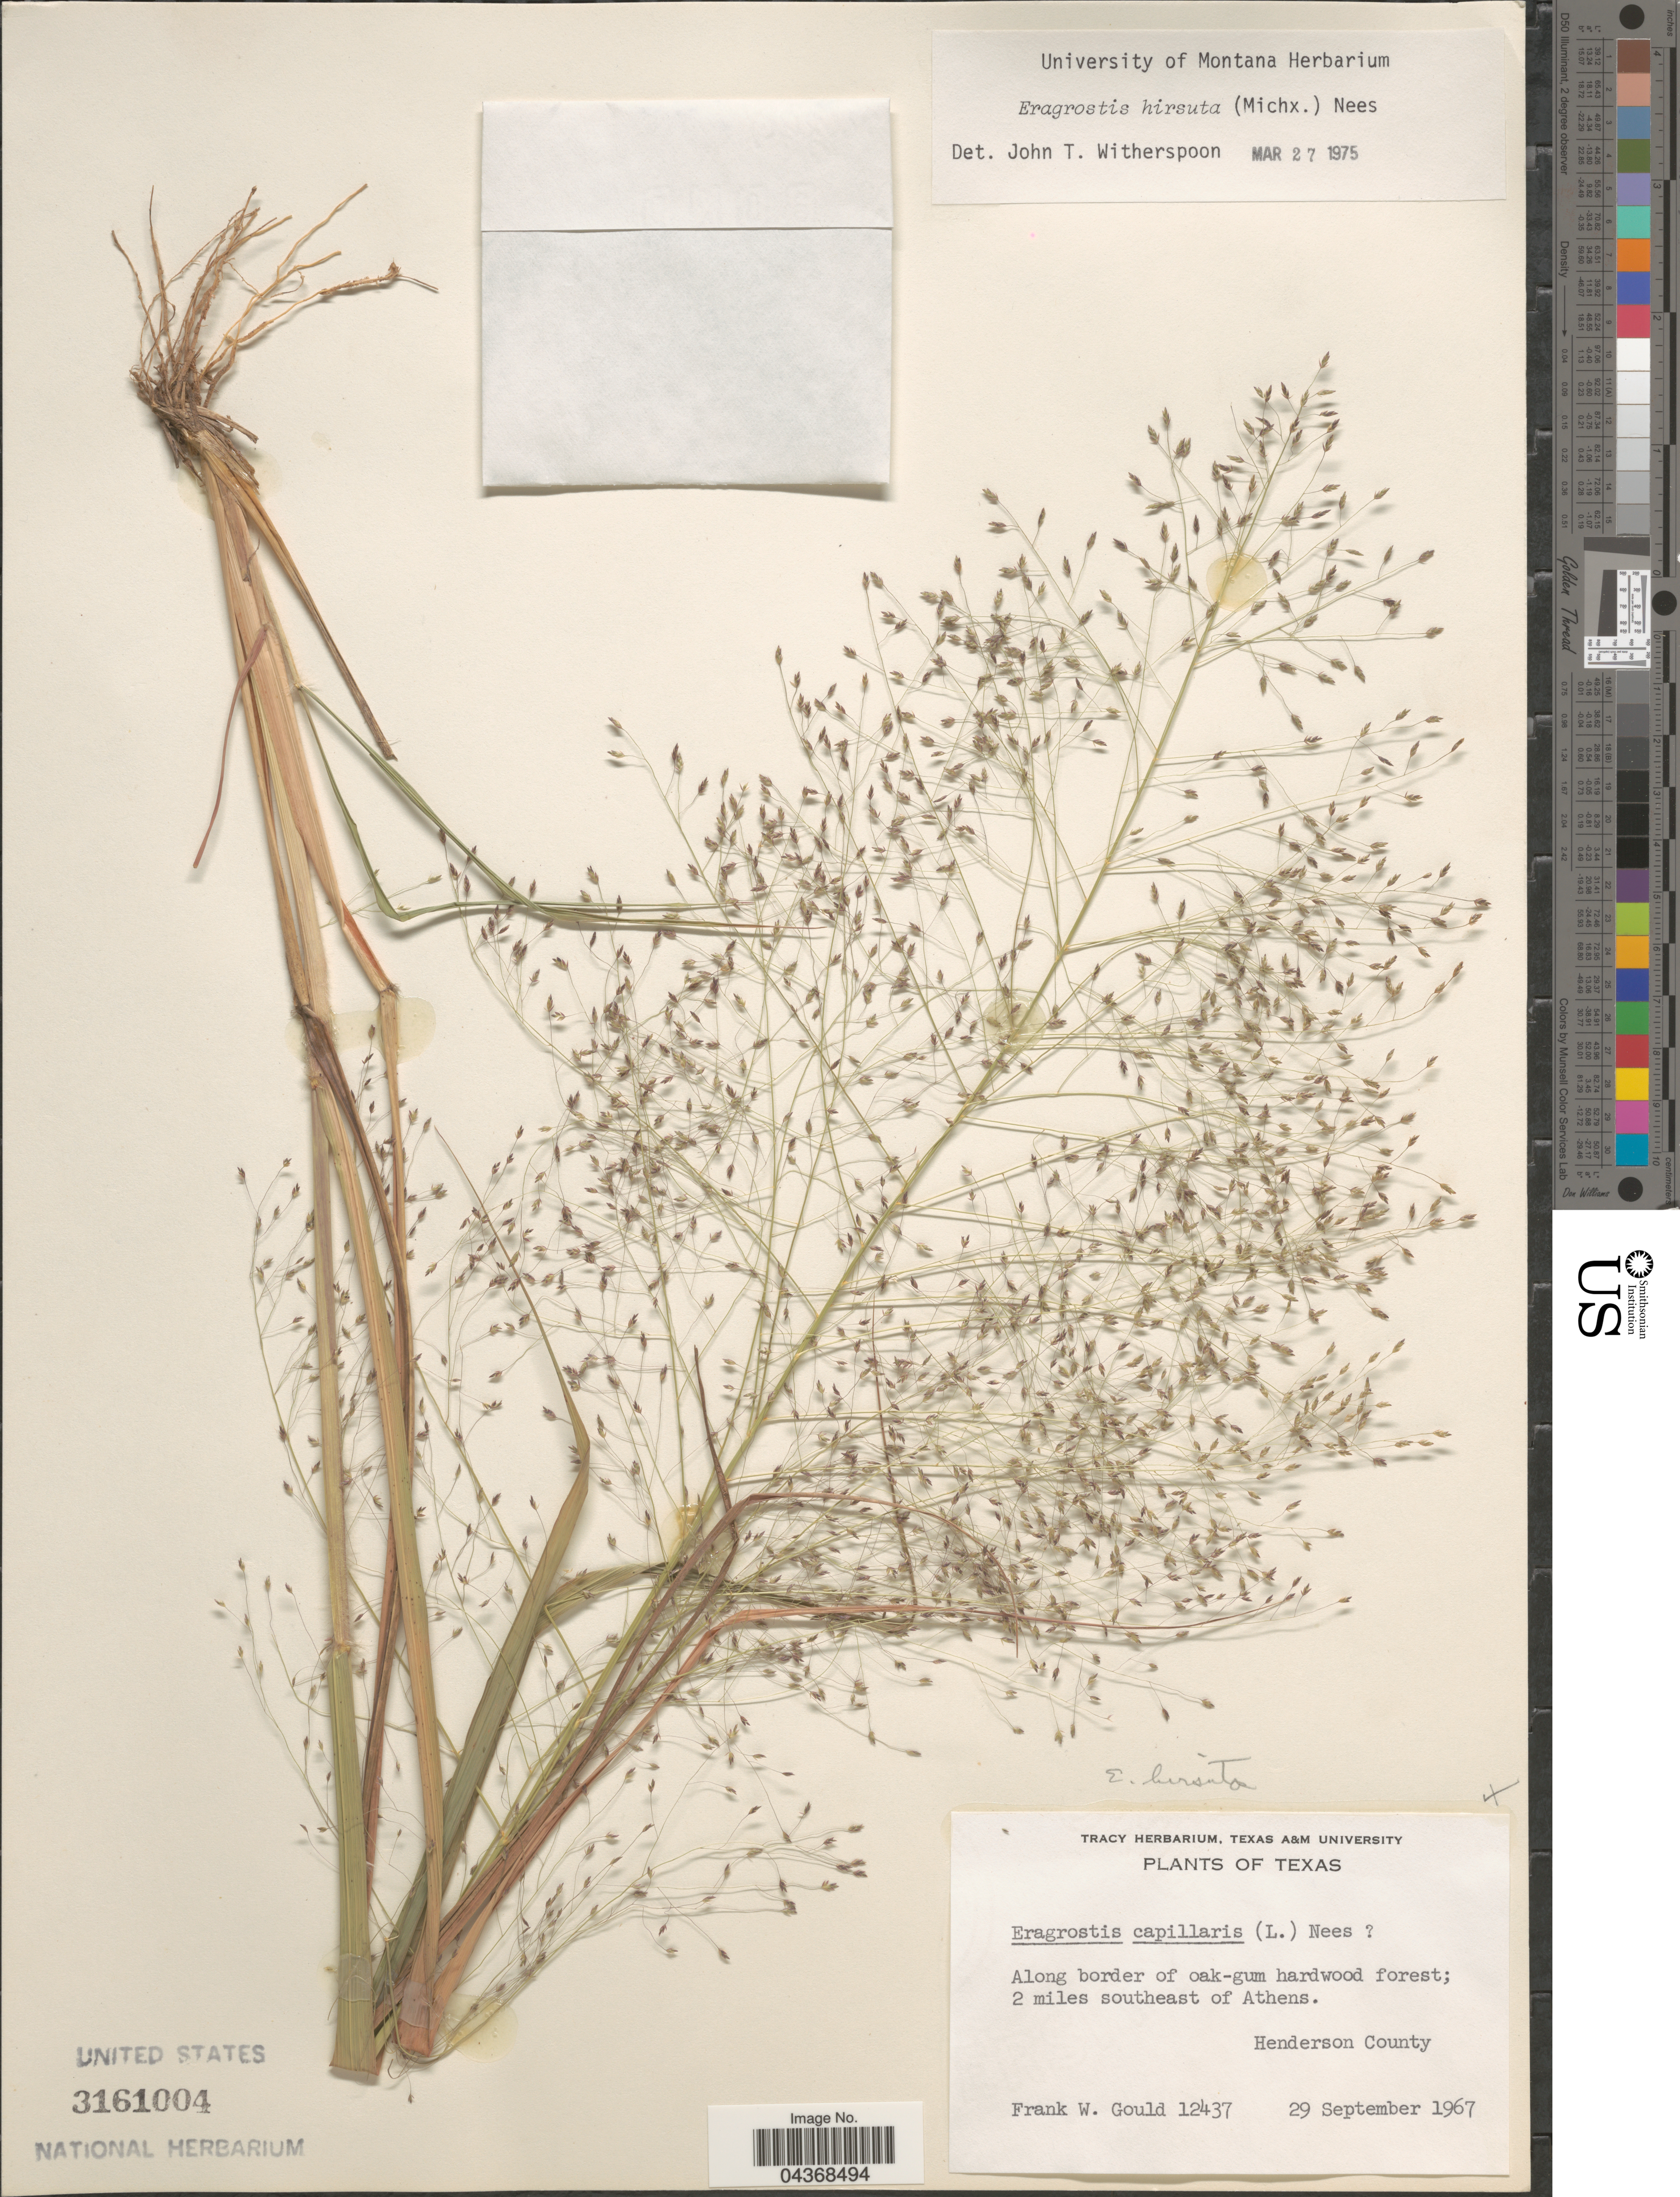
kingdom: Plantae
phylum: Tracheophyta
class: Liliopsida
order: Poales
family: Poaceae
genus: Eragrostis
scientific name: Eragrostis hirsuta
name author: (Michx.) Nees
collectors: F. W. Gould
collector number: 12437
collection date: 1967-09-29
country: United States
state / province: Texas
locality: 2 miles southeast of Athens. Henderson County.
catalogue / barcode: US 3161004